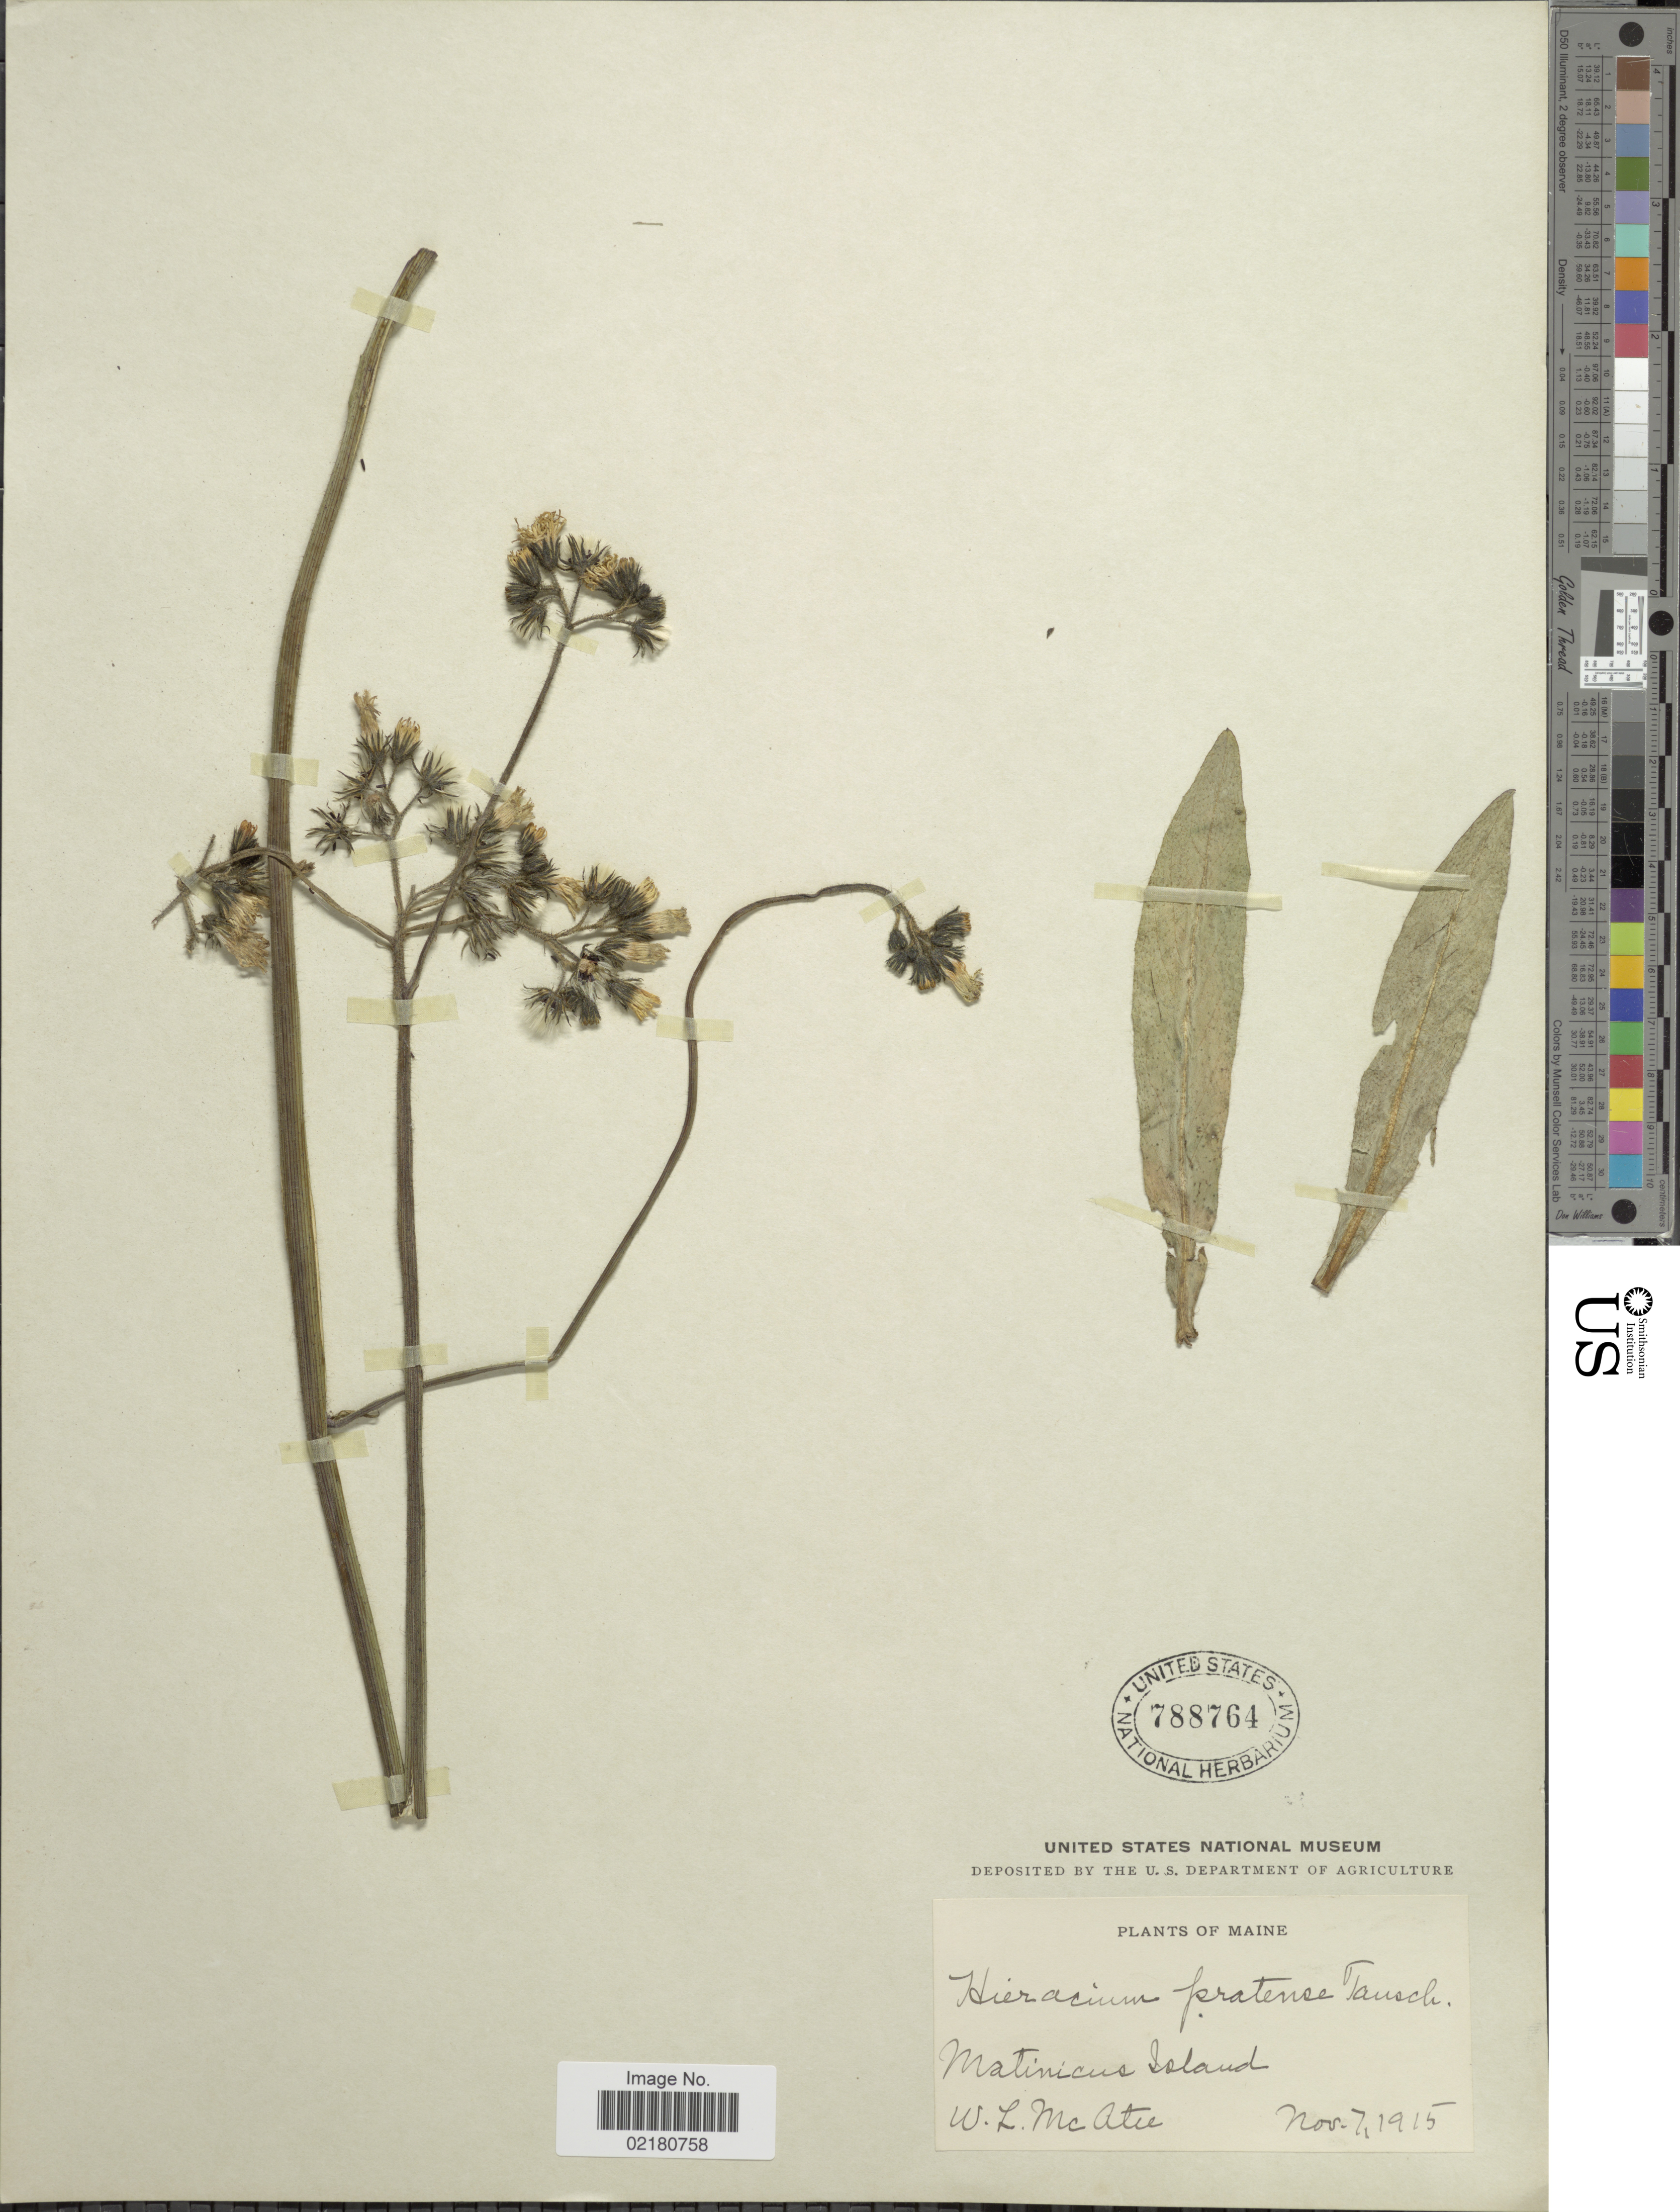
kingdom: Plantae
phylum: Tracheophyta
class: Magnoliopsida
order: Asterales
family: Asteraceae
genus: Pilosella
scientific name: Pilosella caespitosa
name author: (Dumort.) P. D. Sell & C. West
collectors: W. McAtee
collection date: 1915-11-07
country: United States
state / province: Maine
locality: Maine, Matinicus Island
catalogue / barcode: US 788764